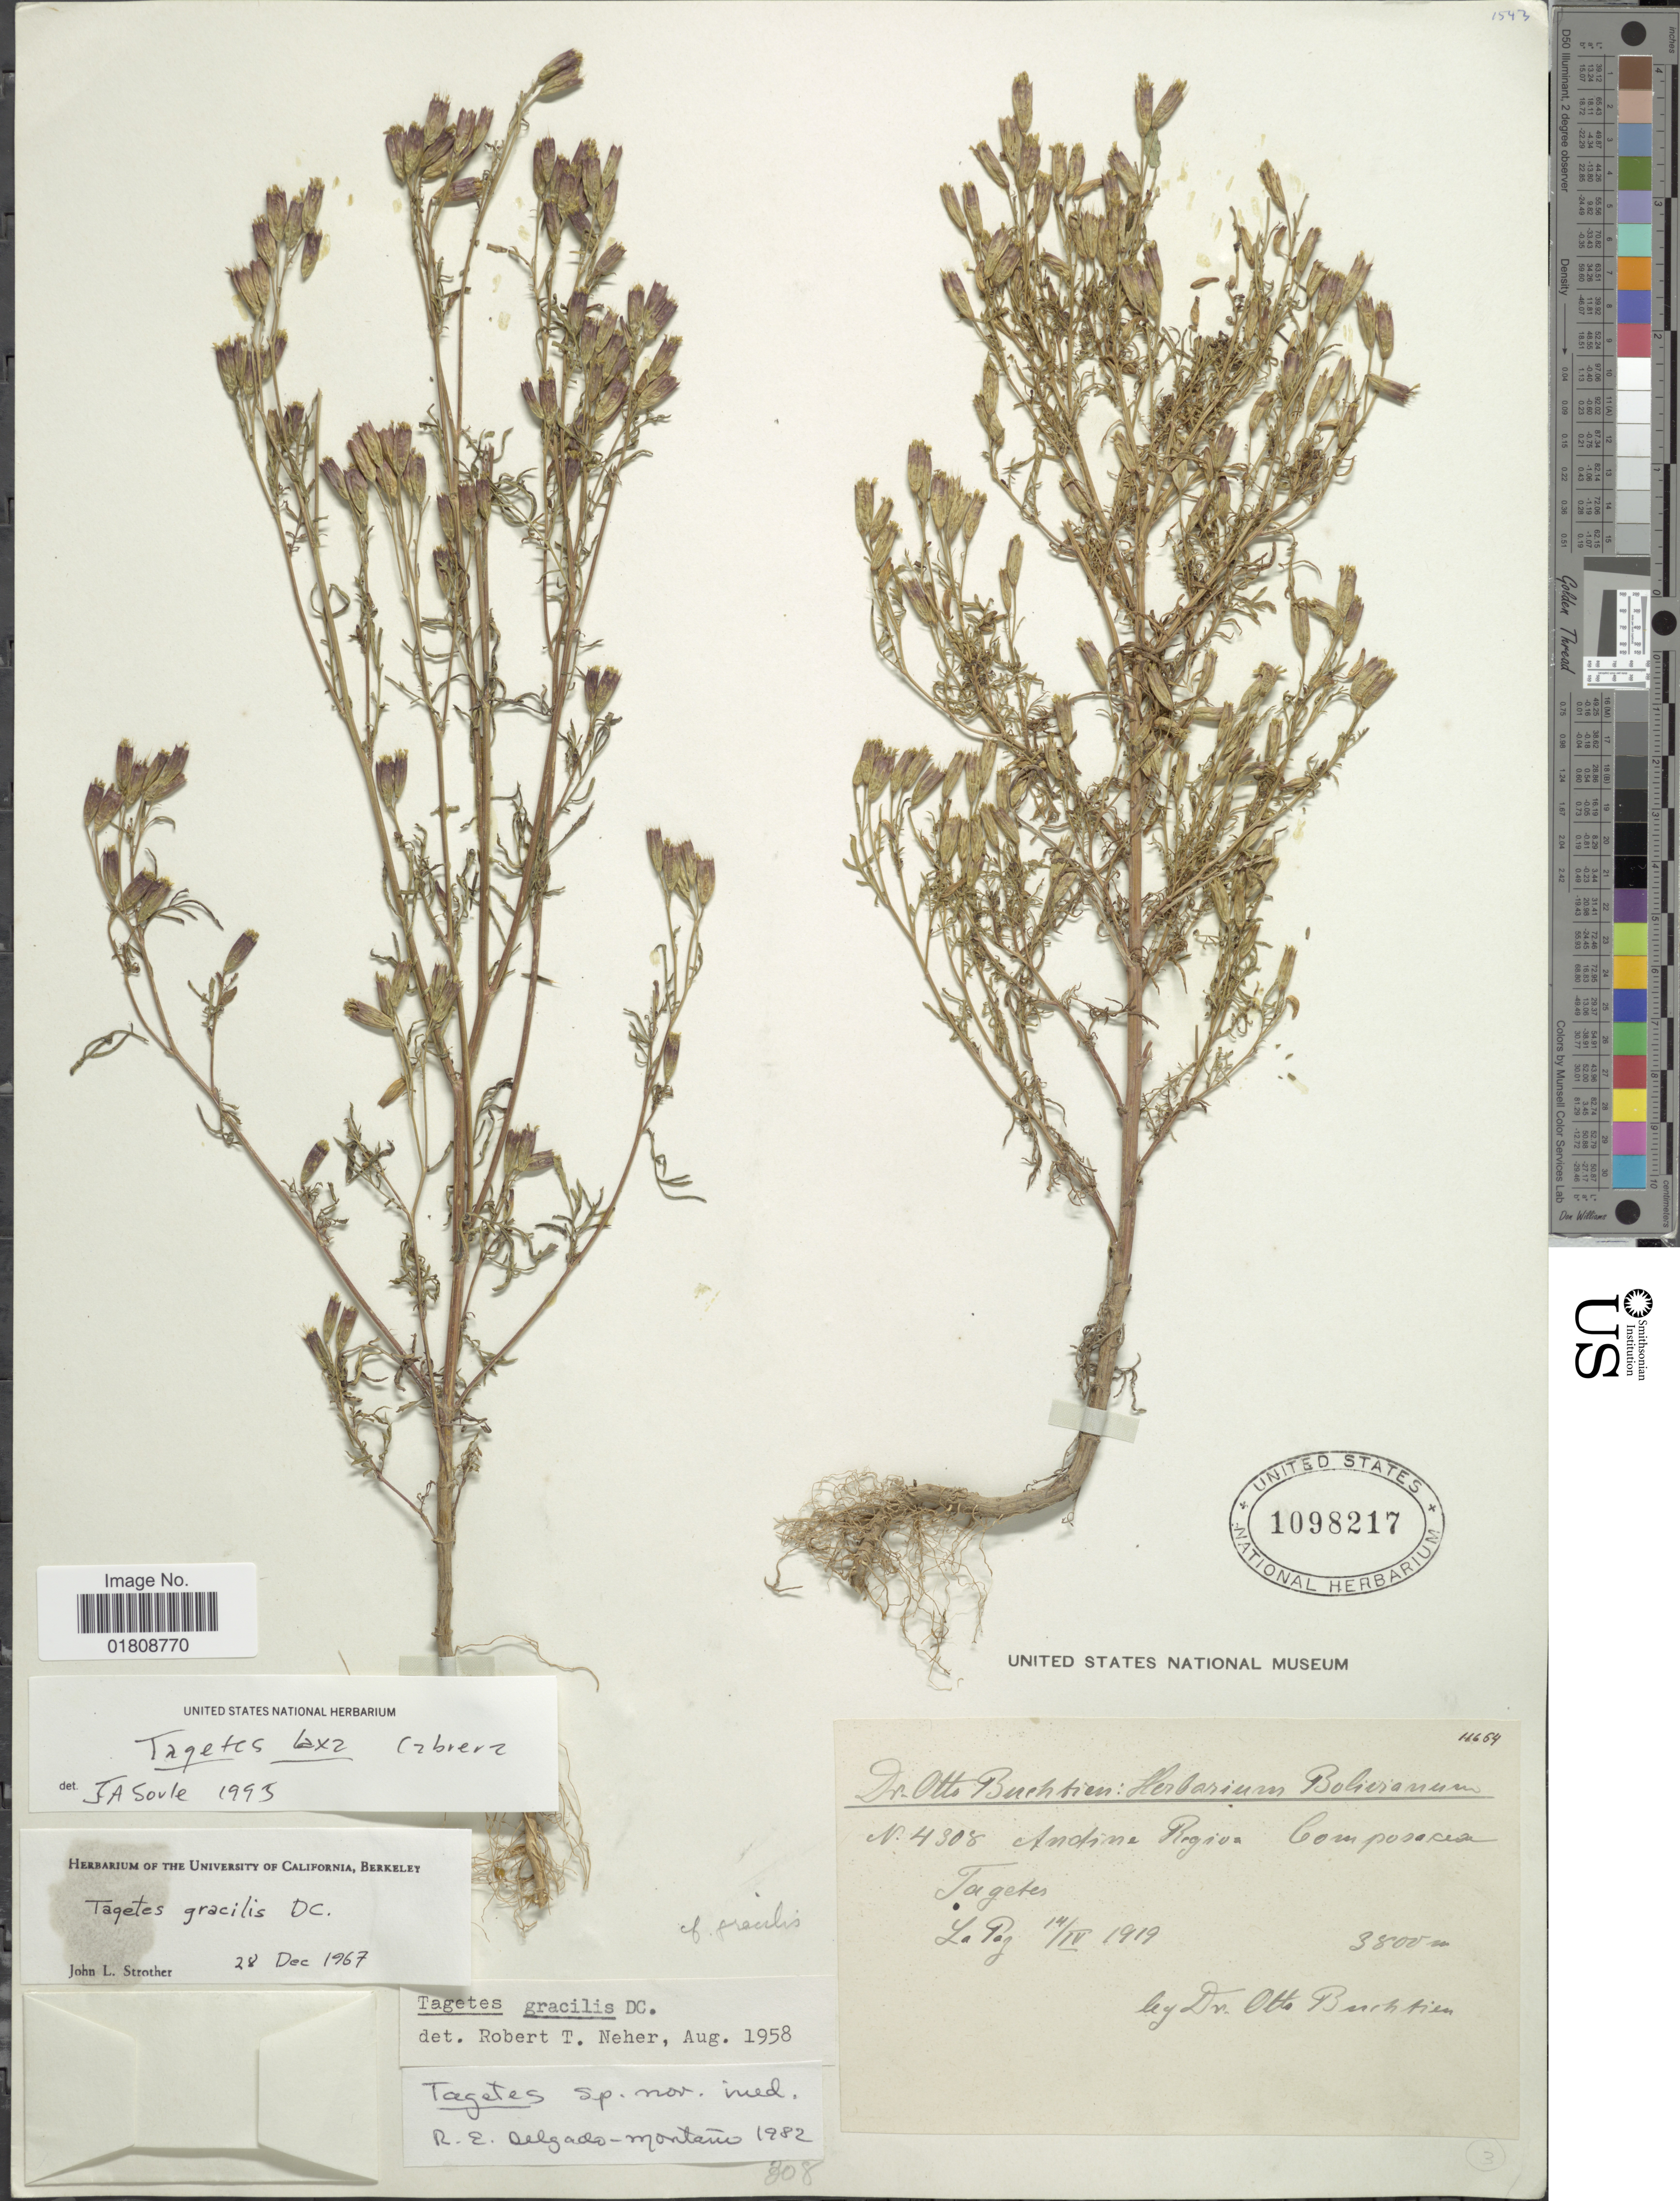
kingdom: Plantae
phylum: Tracheophyta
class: Magnoliopsida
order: Asterales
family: Asteraceae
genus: Tagetes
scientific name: Tagetes laxa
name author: Caberra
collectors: O. Buchtien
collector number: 4308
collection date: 1919-04-14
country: Bolivia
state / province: La Paz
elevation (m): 3800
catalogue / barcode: US 1098217